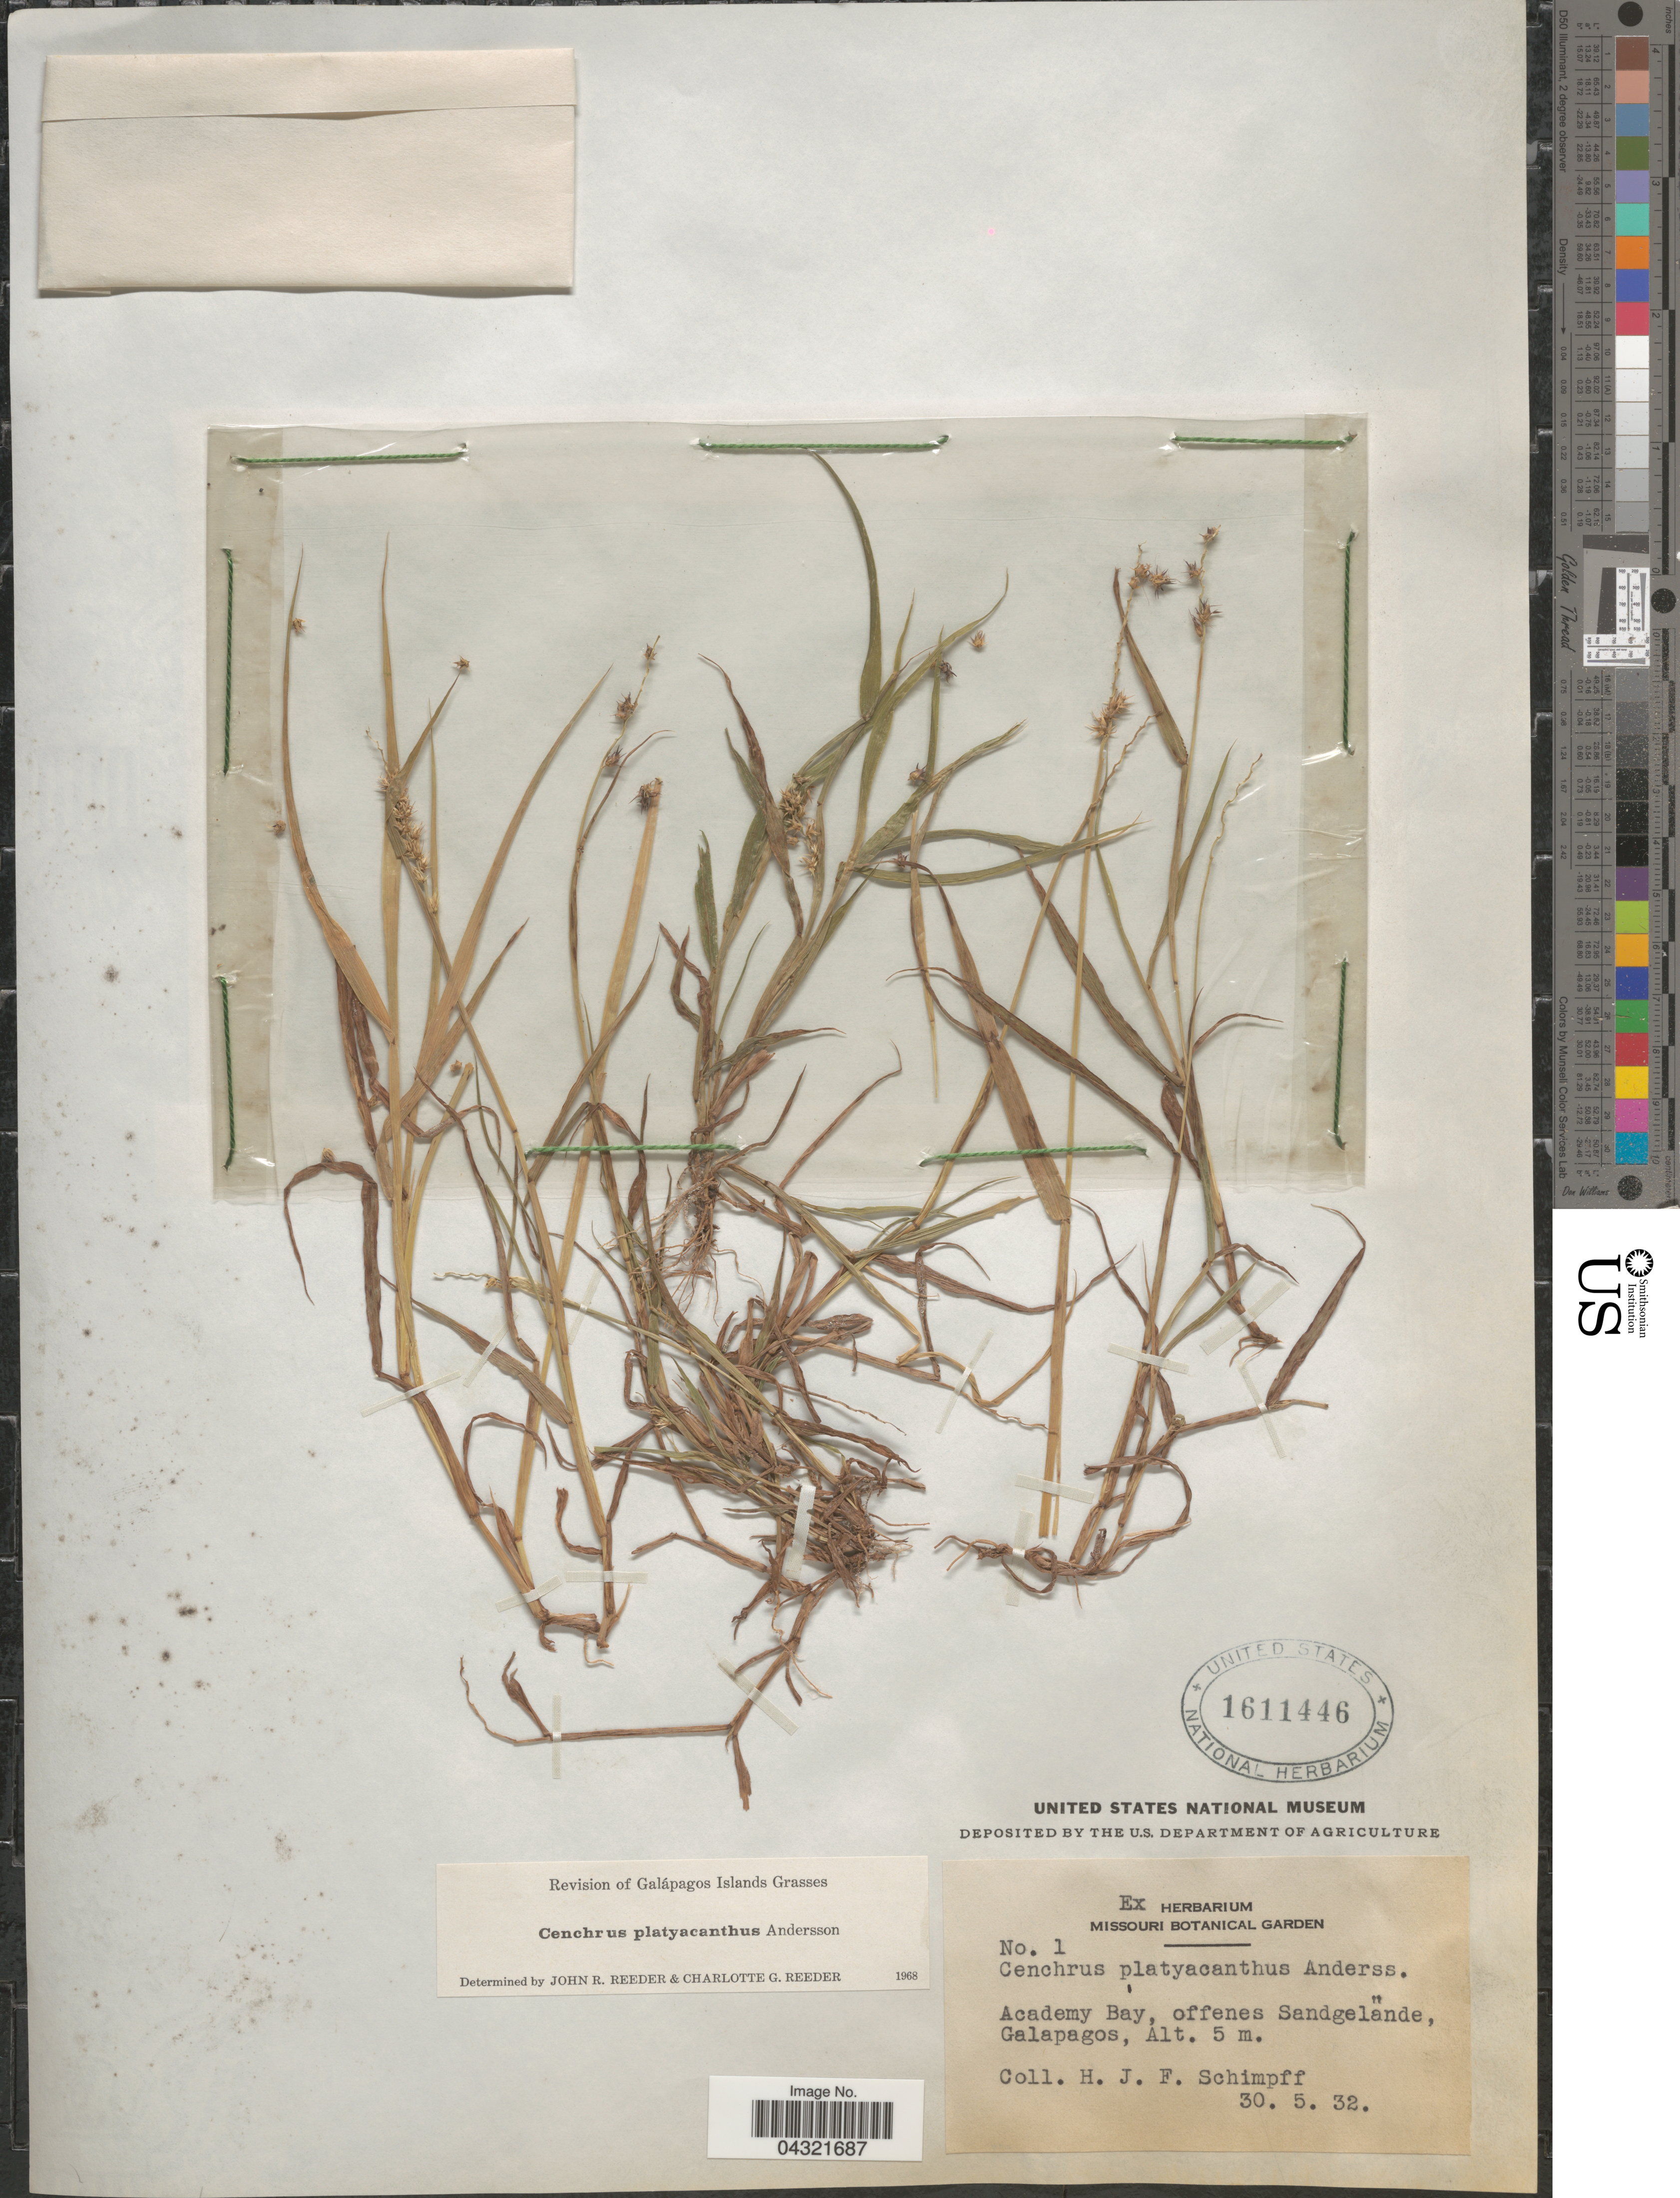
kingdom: Plantae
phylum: Tracheophyta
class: Liliopsida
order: Poales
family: Poaceae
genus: Cenchrus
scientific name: Cenchrus platyacanthus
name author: Andersson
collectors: H. Schimpff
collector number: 1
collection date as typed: Transcribed d/m/y: 30/5/32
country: Ecuador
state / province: Colón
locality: Academy Bay, offenes Sandgelände, Galapagos.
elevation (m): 5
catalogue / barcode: US 1611446